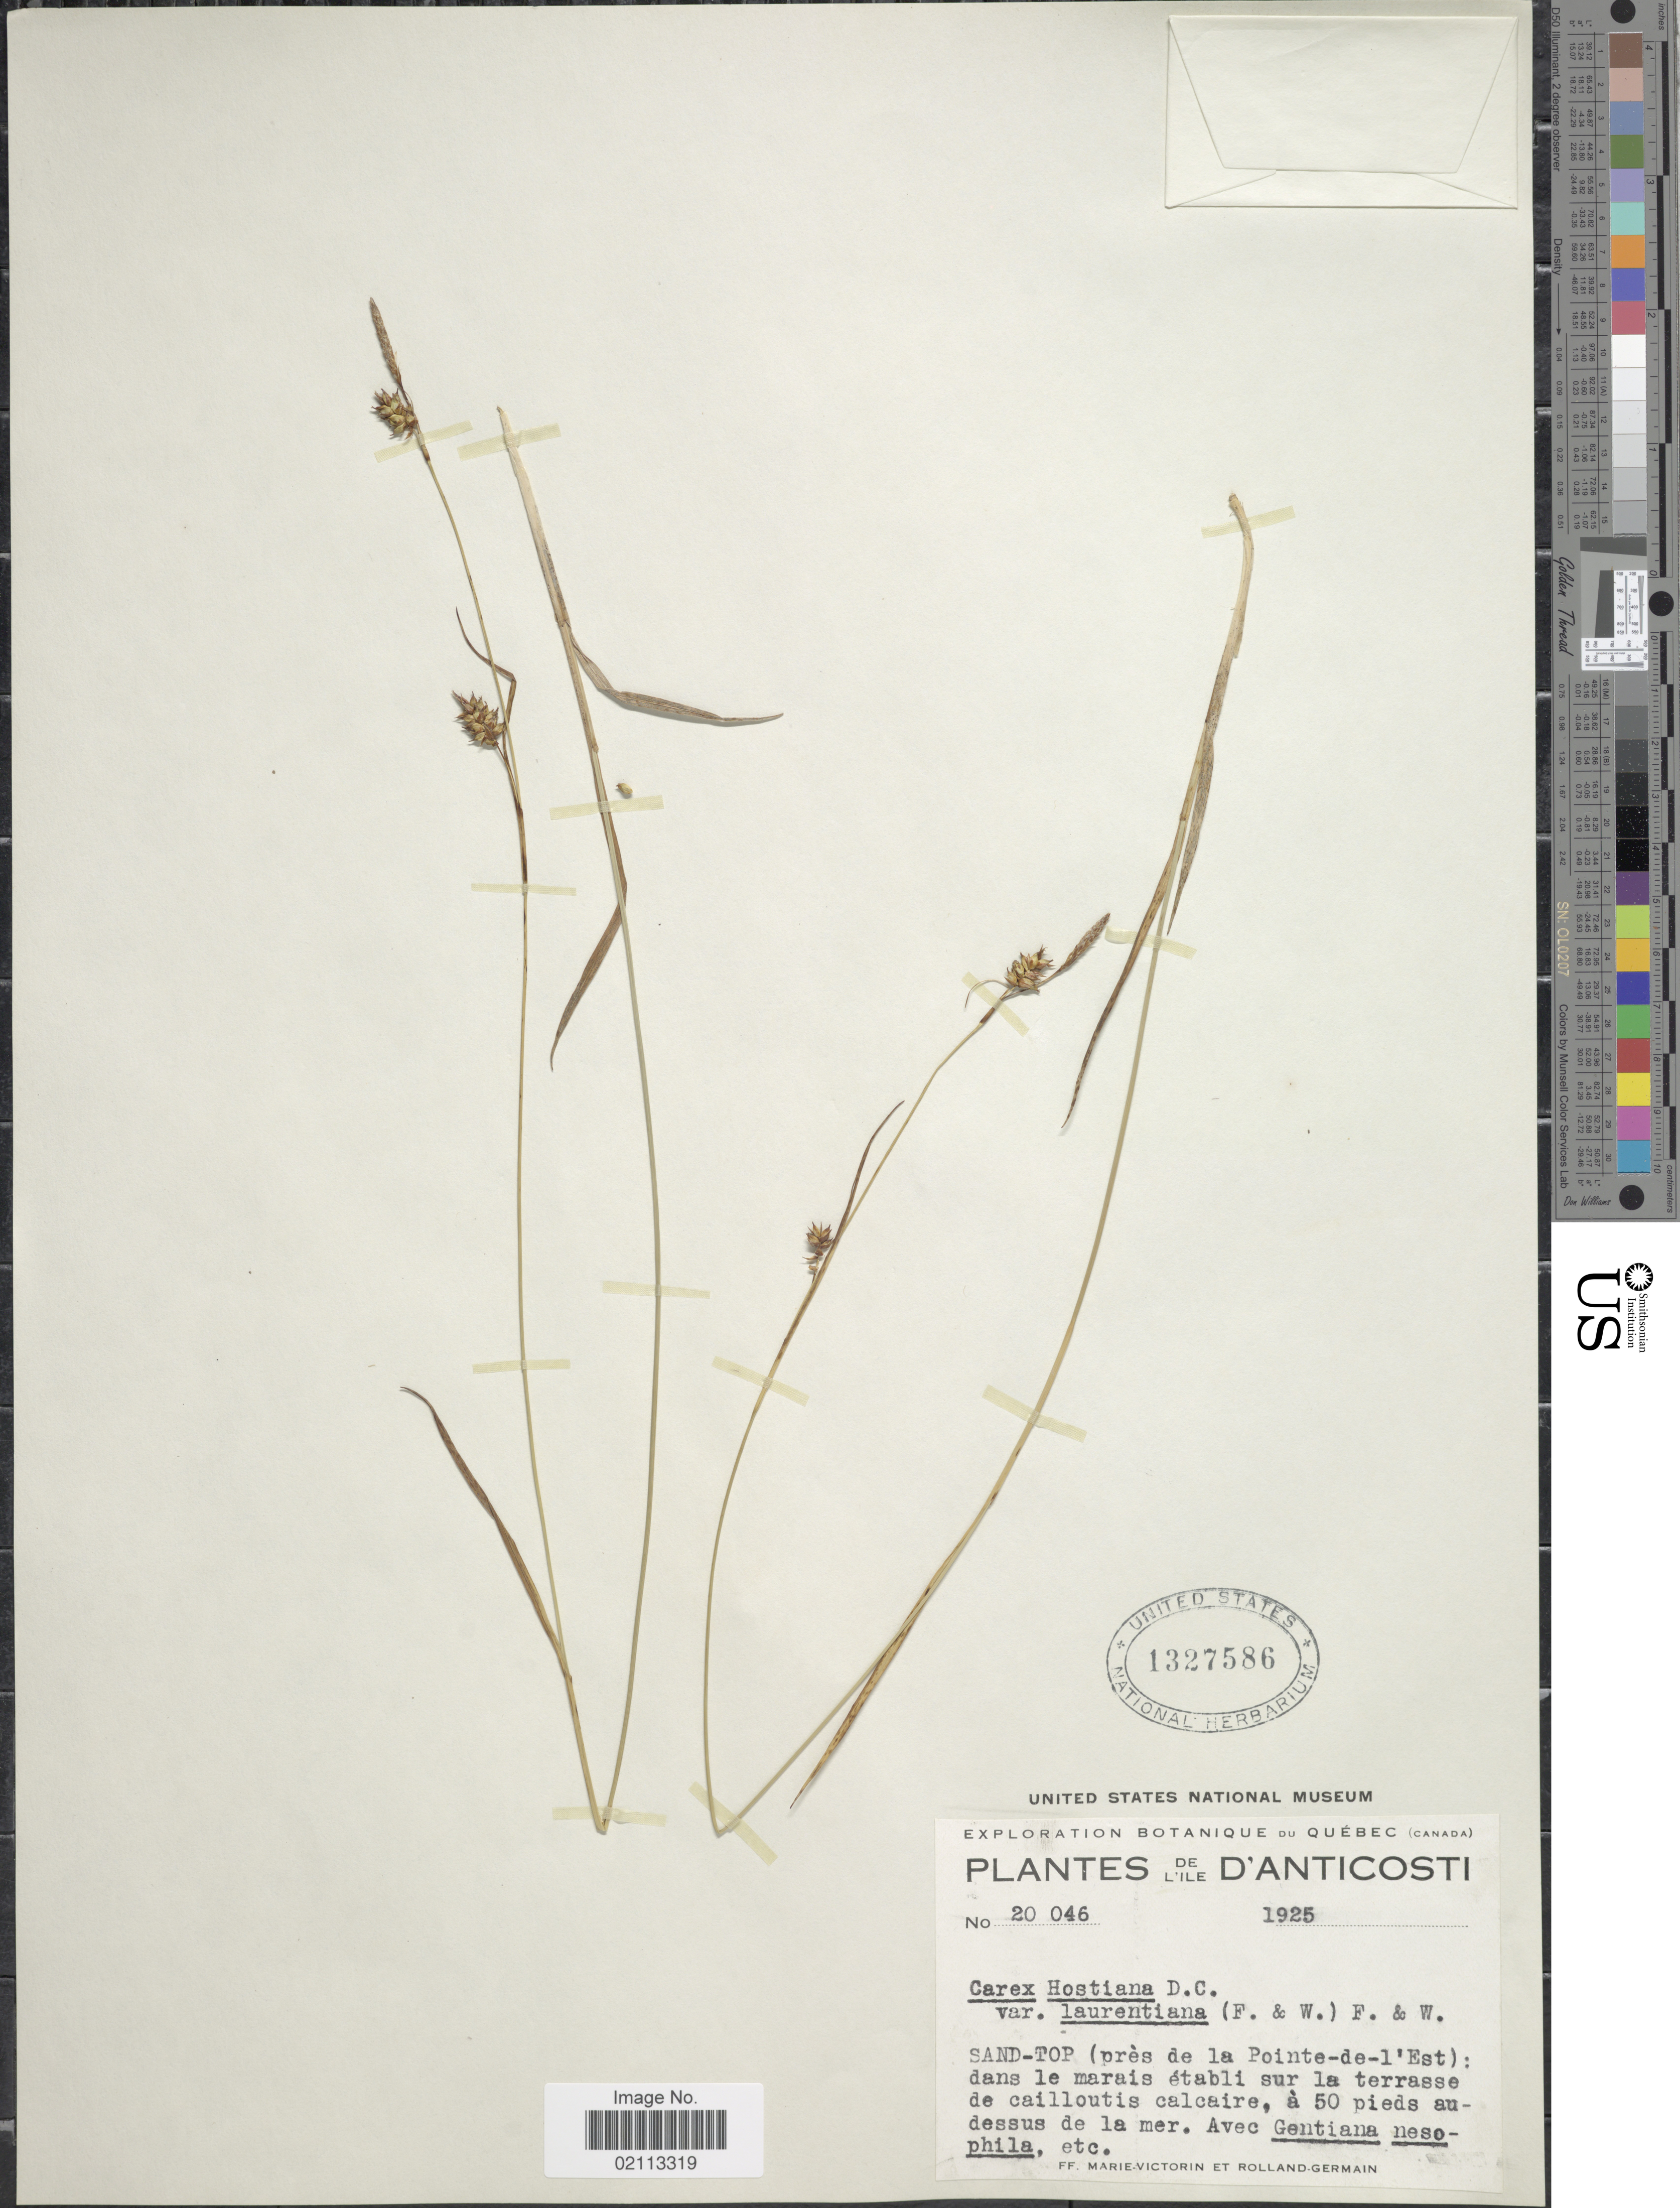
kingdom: Plantae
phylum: Tracheophyta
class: Liliopsida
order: Poales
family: Cyperaceae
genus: Carex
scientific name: Carex hostiana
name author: DC.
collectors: F. Marie-Victorin & Rolland-Germain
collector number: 20046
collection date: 1925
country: Canada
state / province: Quebec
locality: De L'Ile D'Anticosti, Sand-Top (près du la Pointe-de-l'Est): dans le marais établi sur la terrasse de cailloutis calcaire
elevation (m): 15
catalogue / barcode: US 1327586